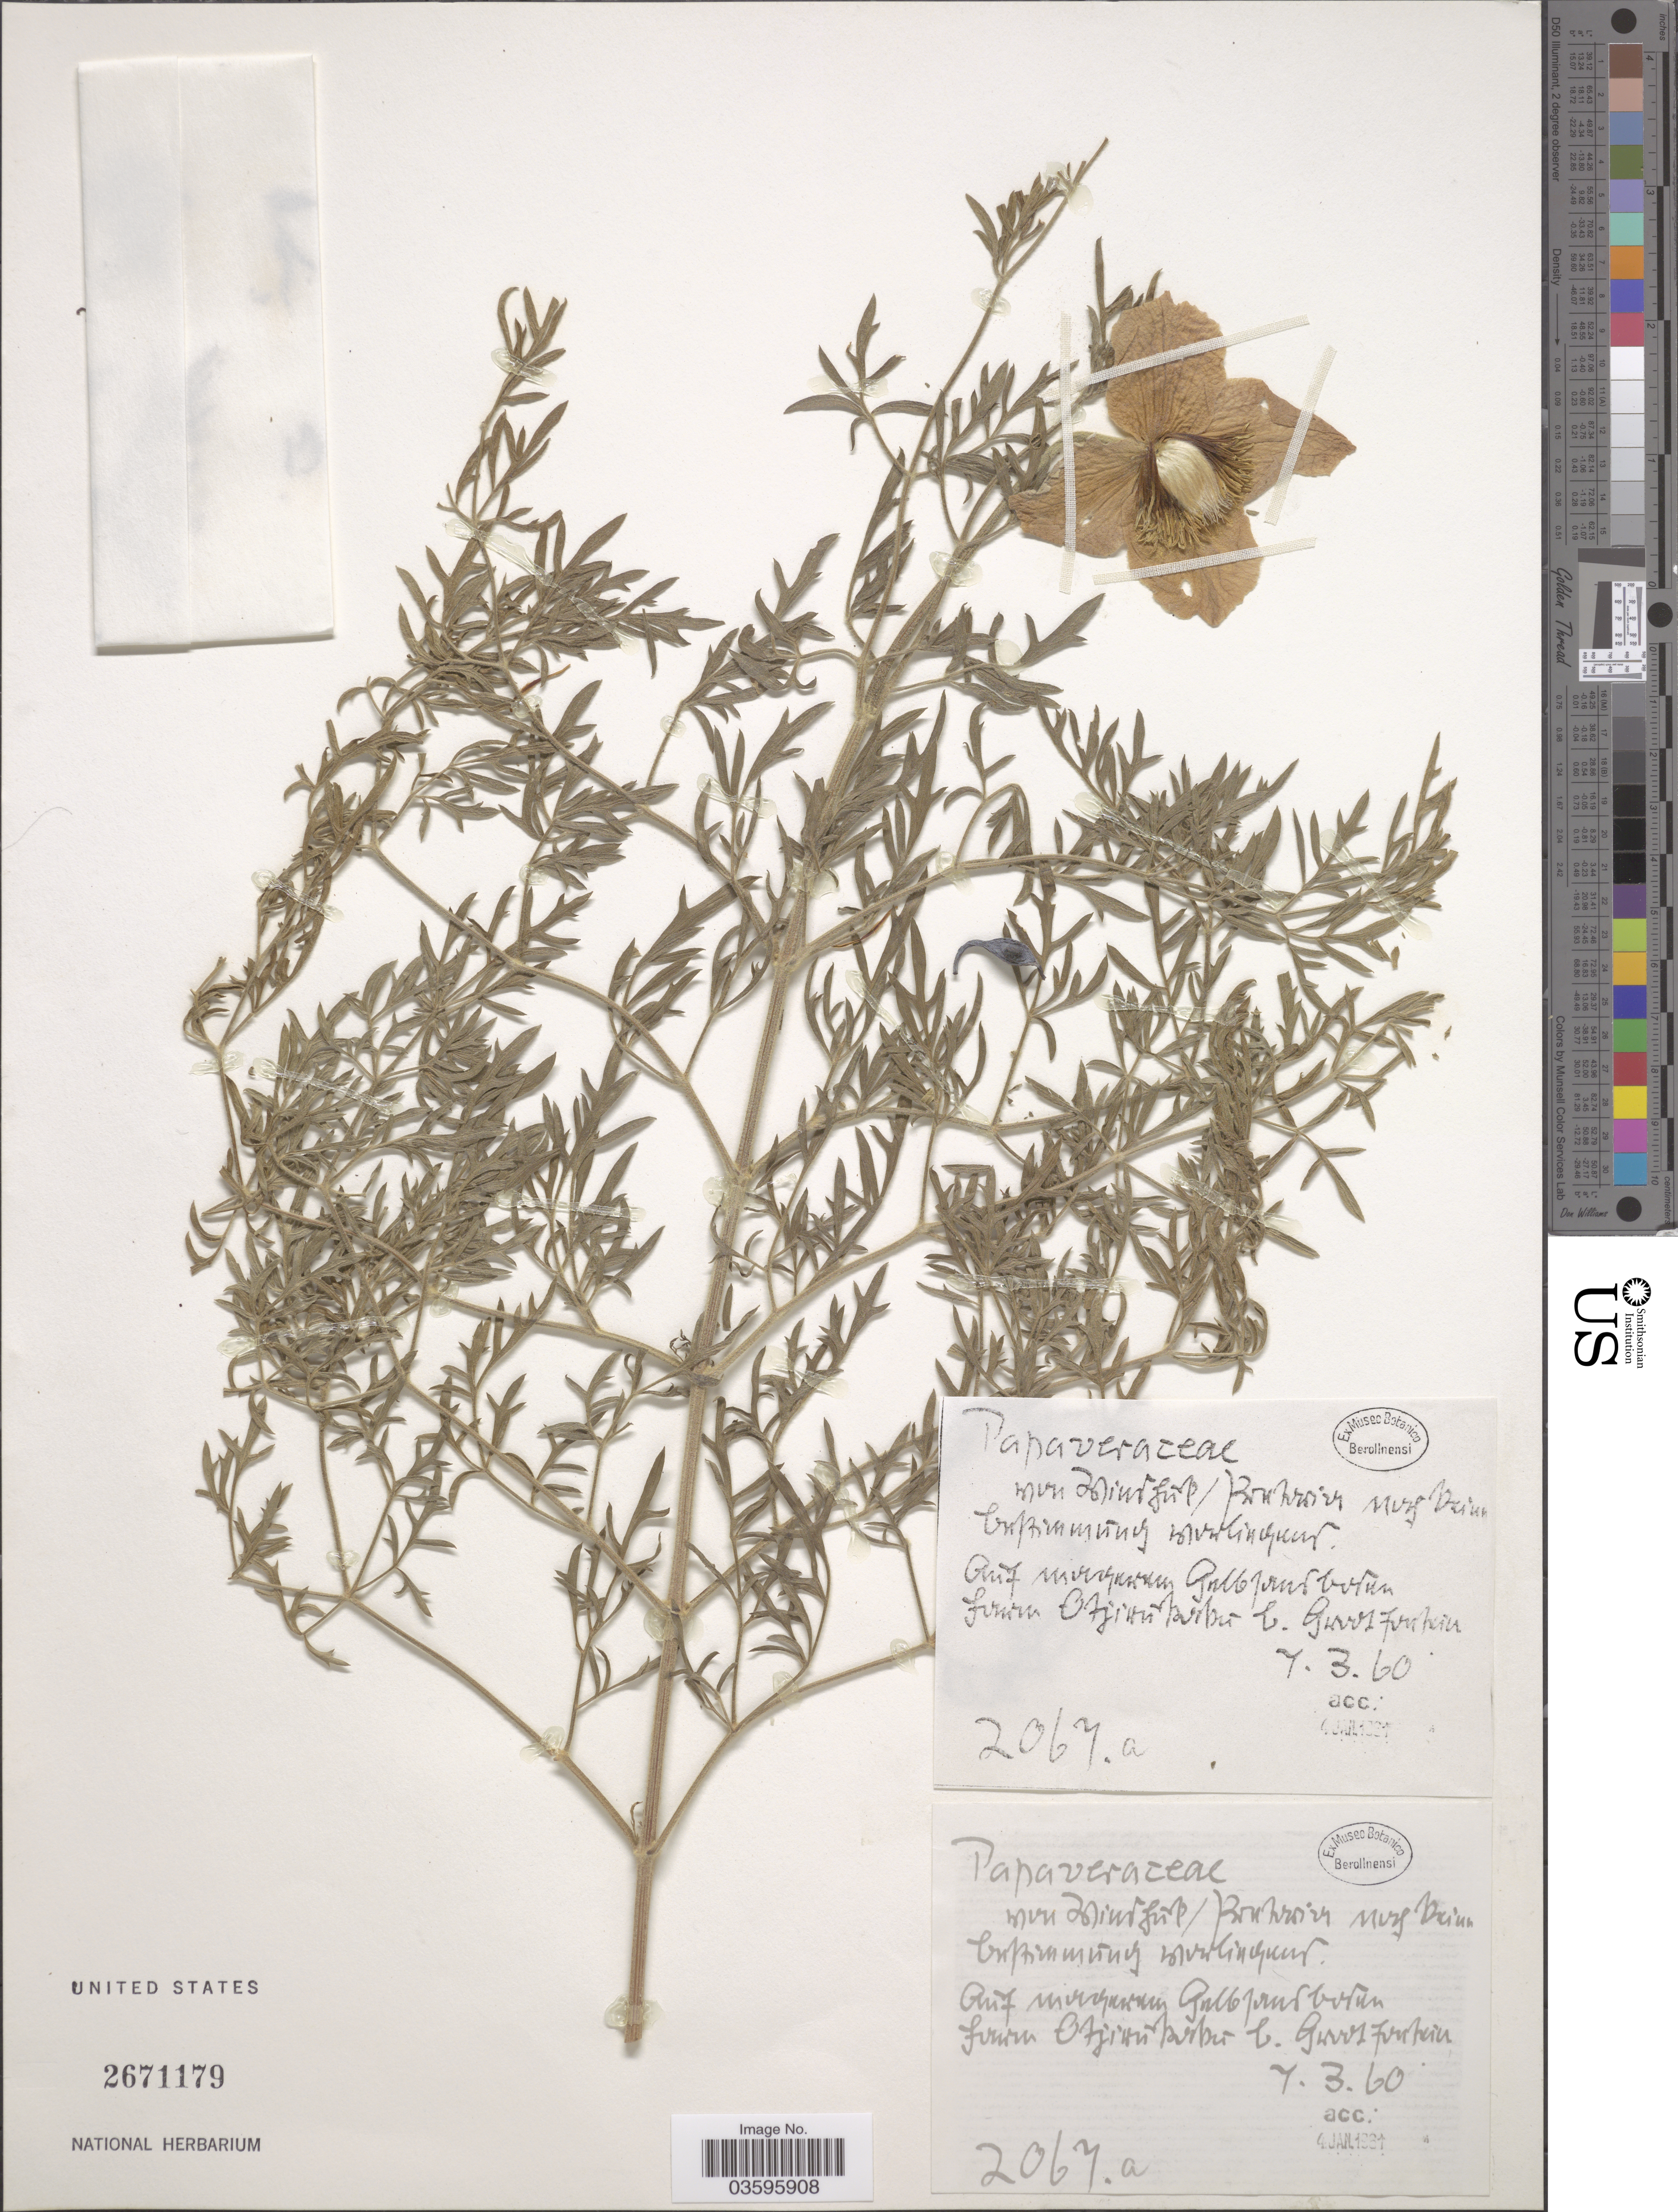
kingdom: Plantae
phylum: Tracheophyta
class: Magnoliopsida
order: Ranunculales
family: Papaveraceae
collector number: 2067a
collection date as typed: Transcribed d/m/y: 7/3/60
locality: Von Widful/Ponhrourh nog Driun Bunftiunnug [illegible text].[interpreted][unsure placement] Aug inirfunnuy Galb prus boden firmon Otiun harbor b. Gurvtfontein.[interpreted]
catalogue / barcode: US 2671179